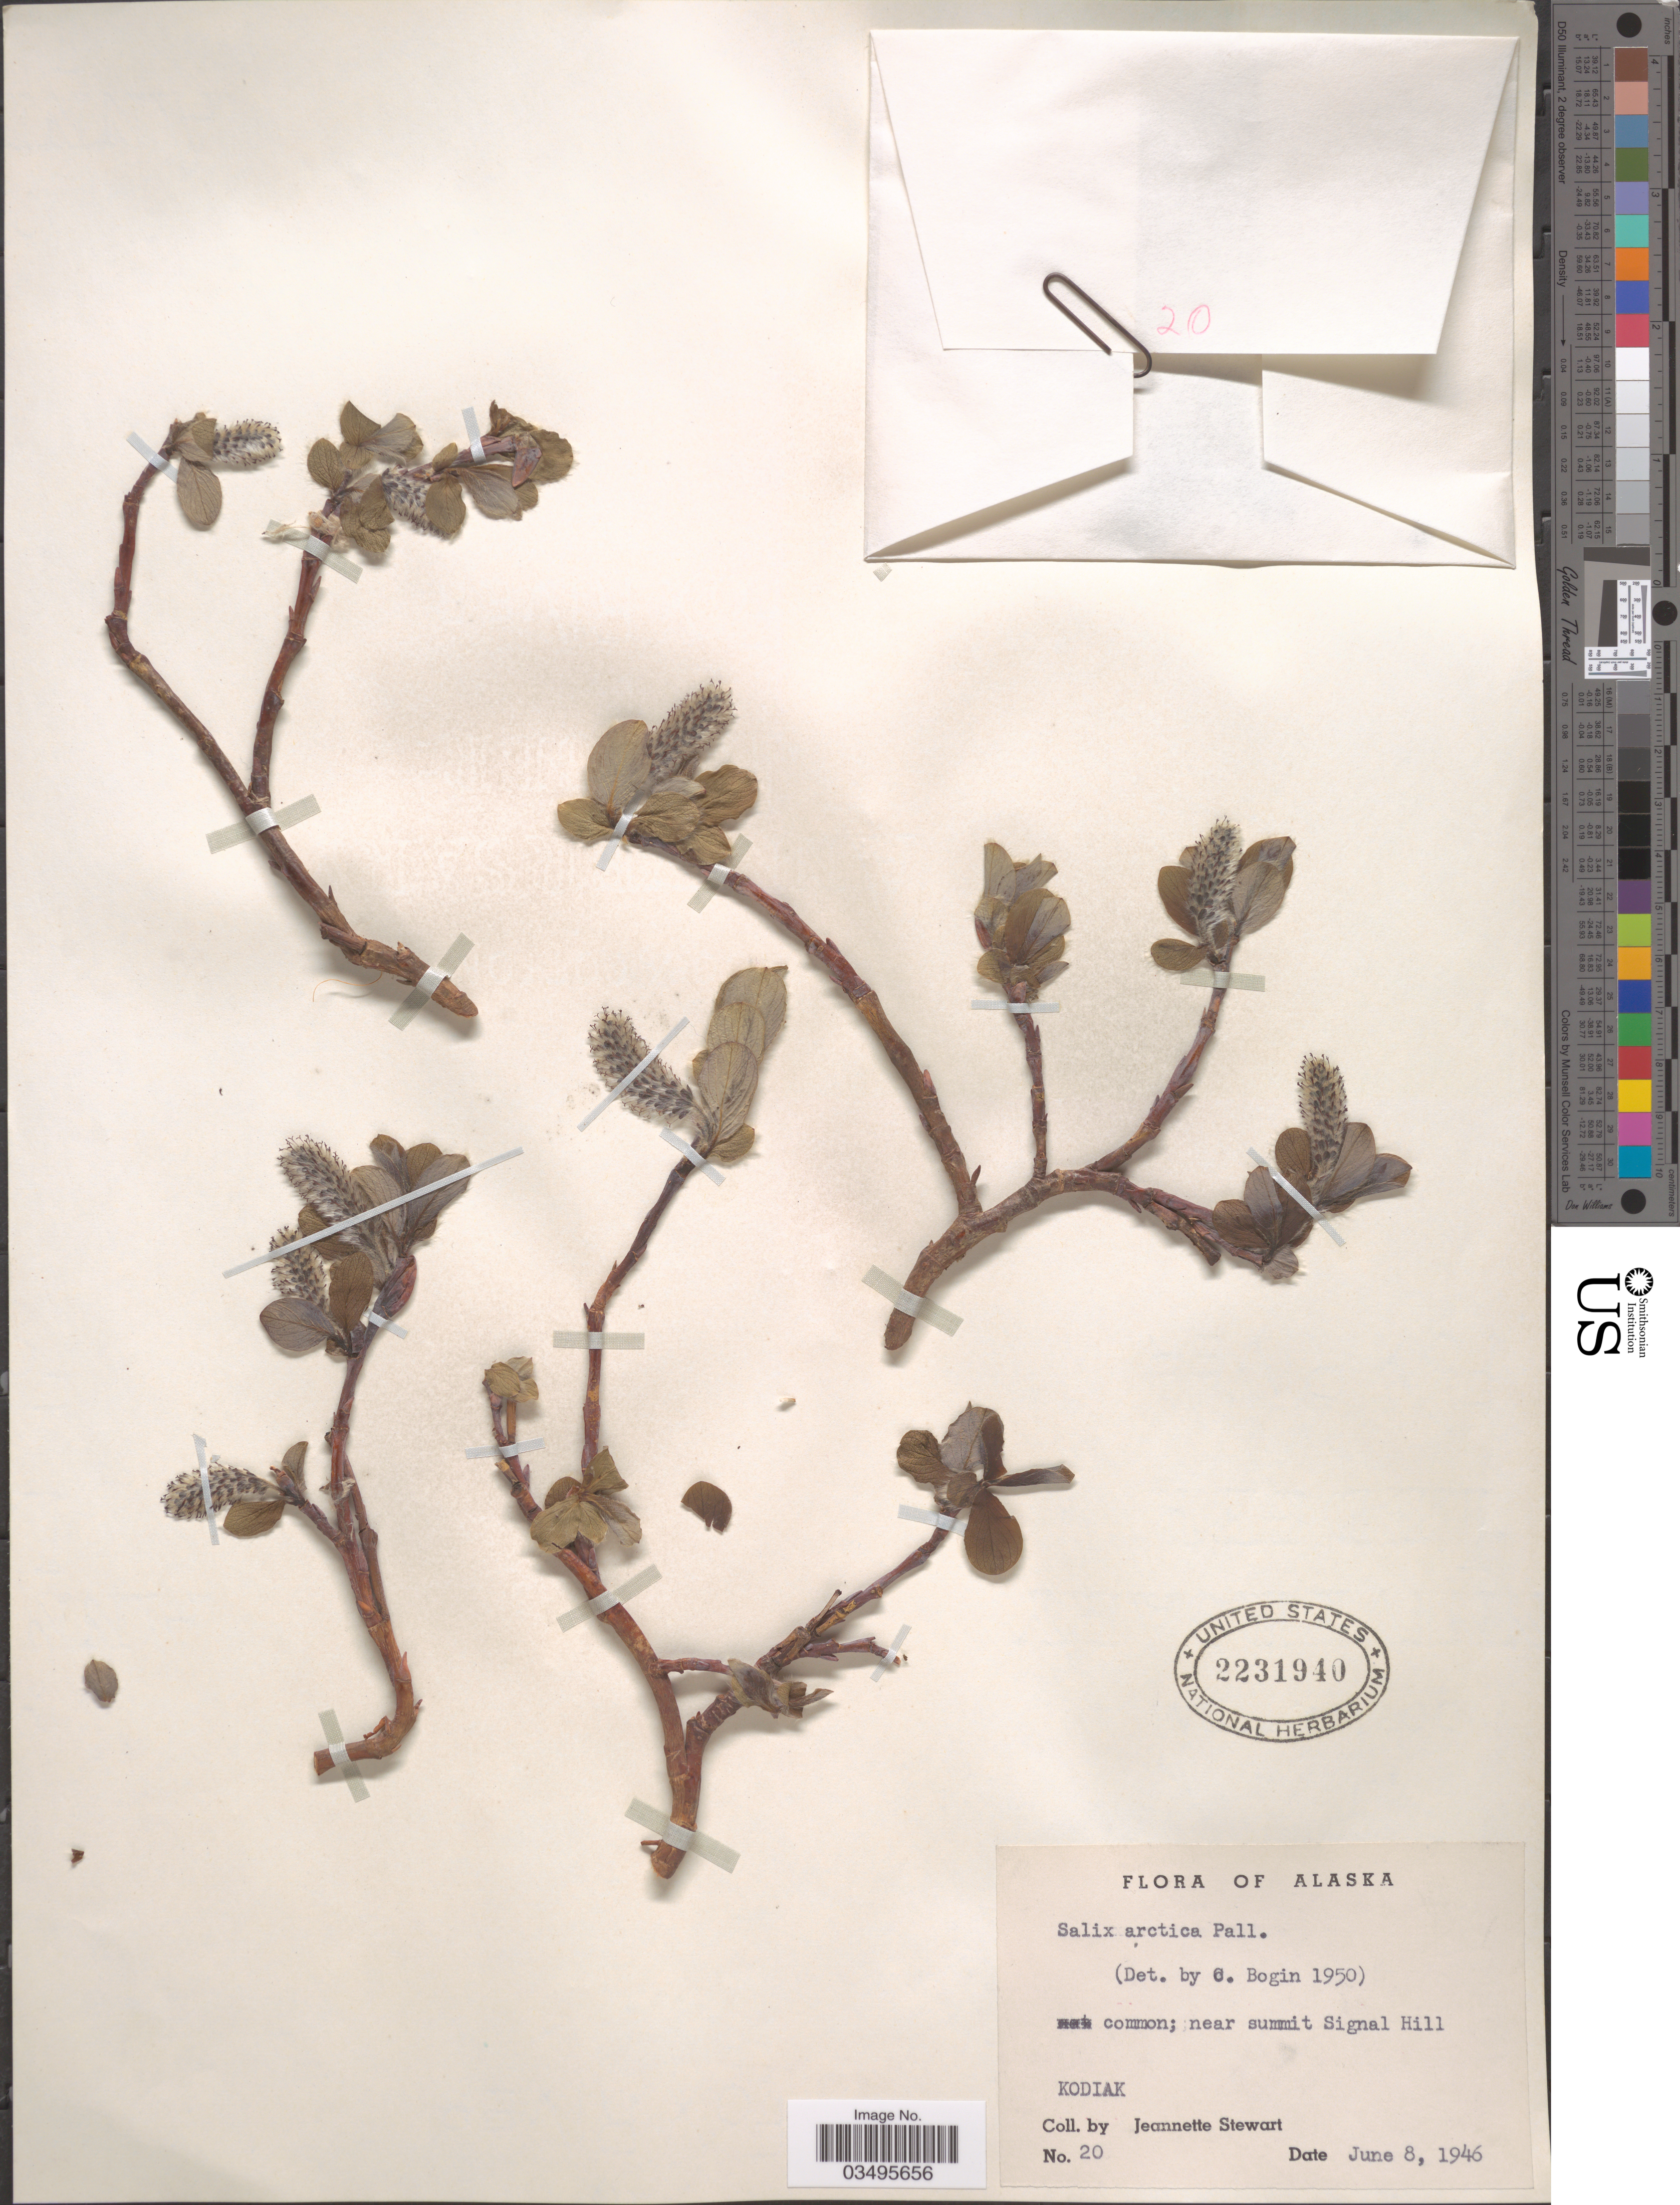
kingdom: Plantae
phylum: Tracheophyta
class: Magnoliopsida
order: Malpighiales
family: Salicaceae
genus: Salix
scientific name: Salix arctica var. obcordata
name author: (Andersson) Rydb.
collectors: J. Stewart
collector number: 20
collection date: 1946-06-08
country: United States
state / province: Alaska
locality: Near summit Signal Hill. Kodiak.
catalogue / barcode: US 2231940